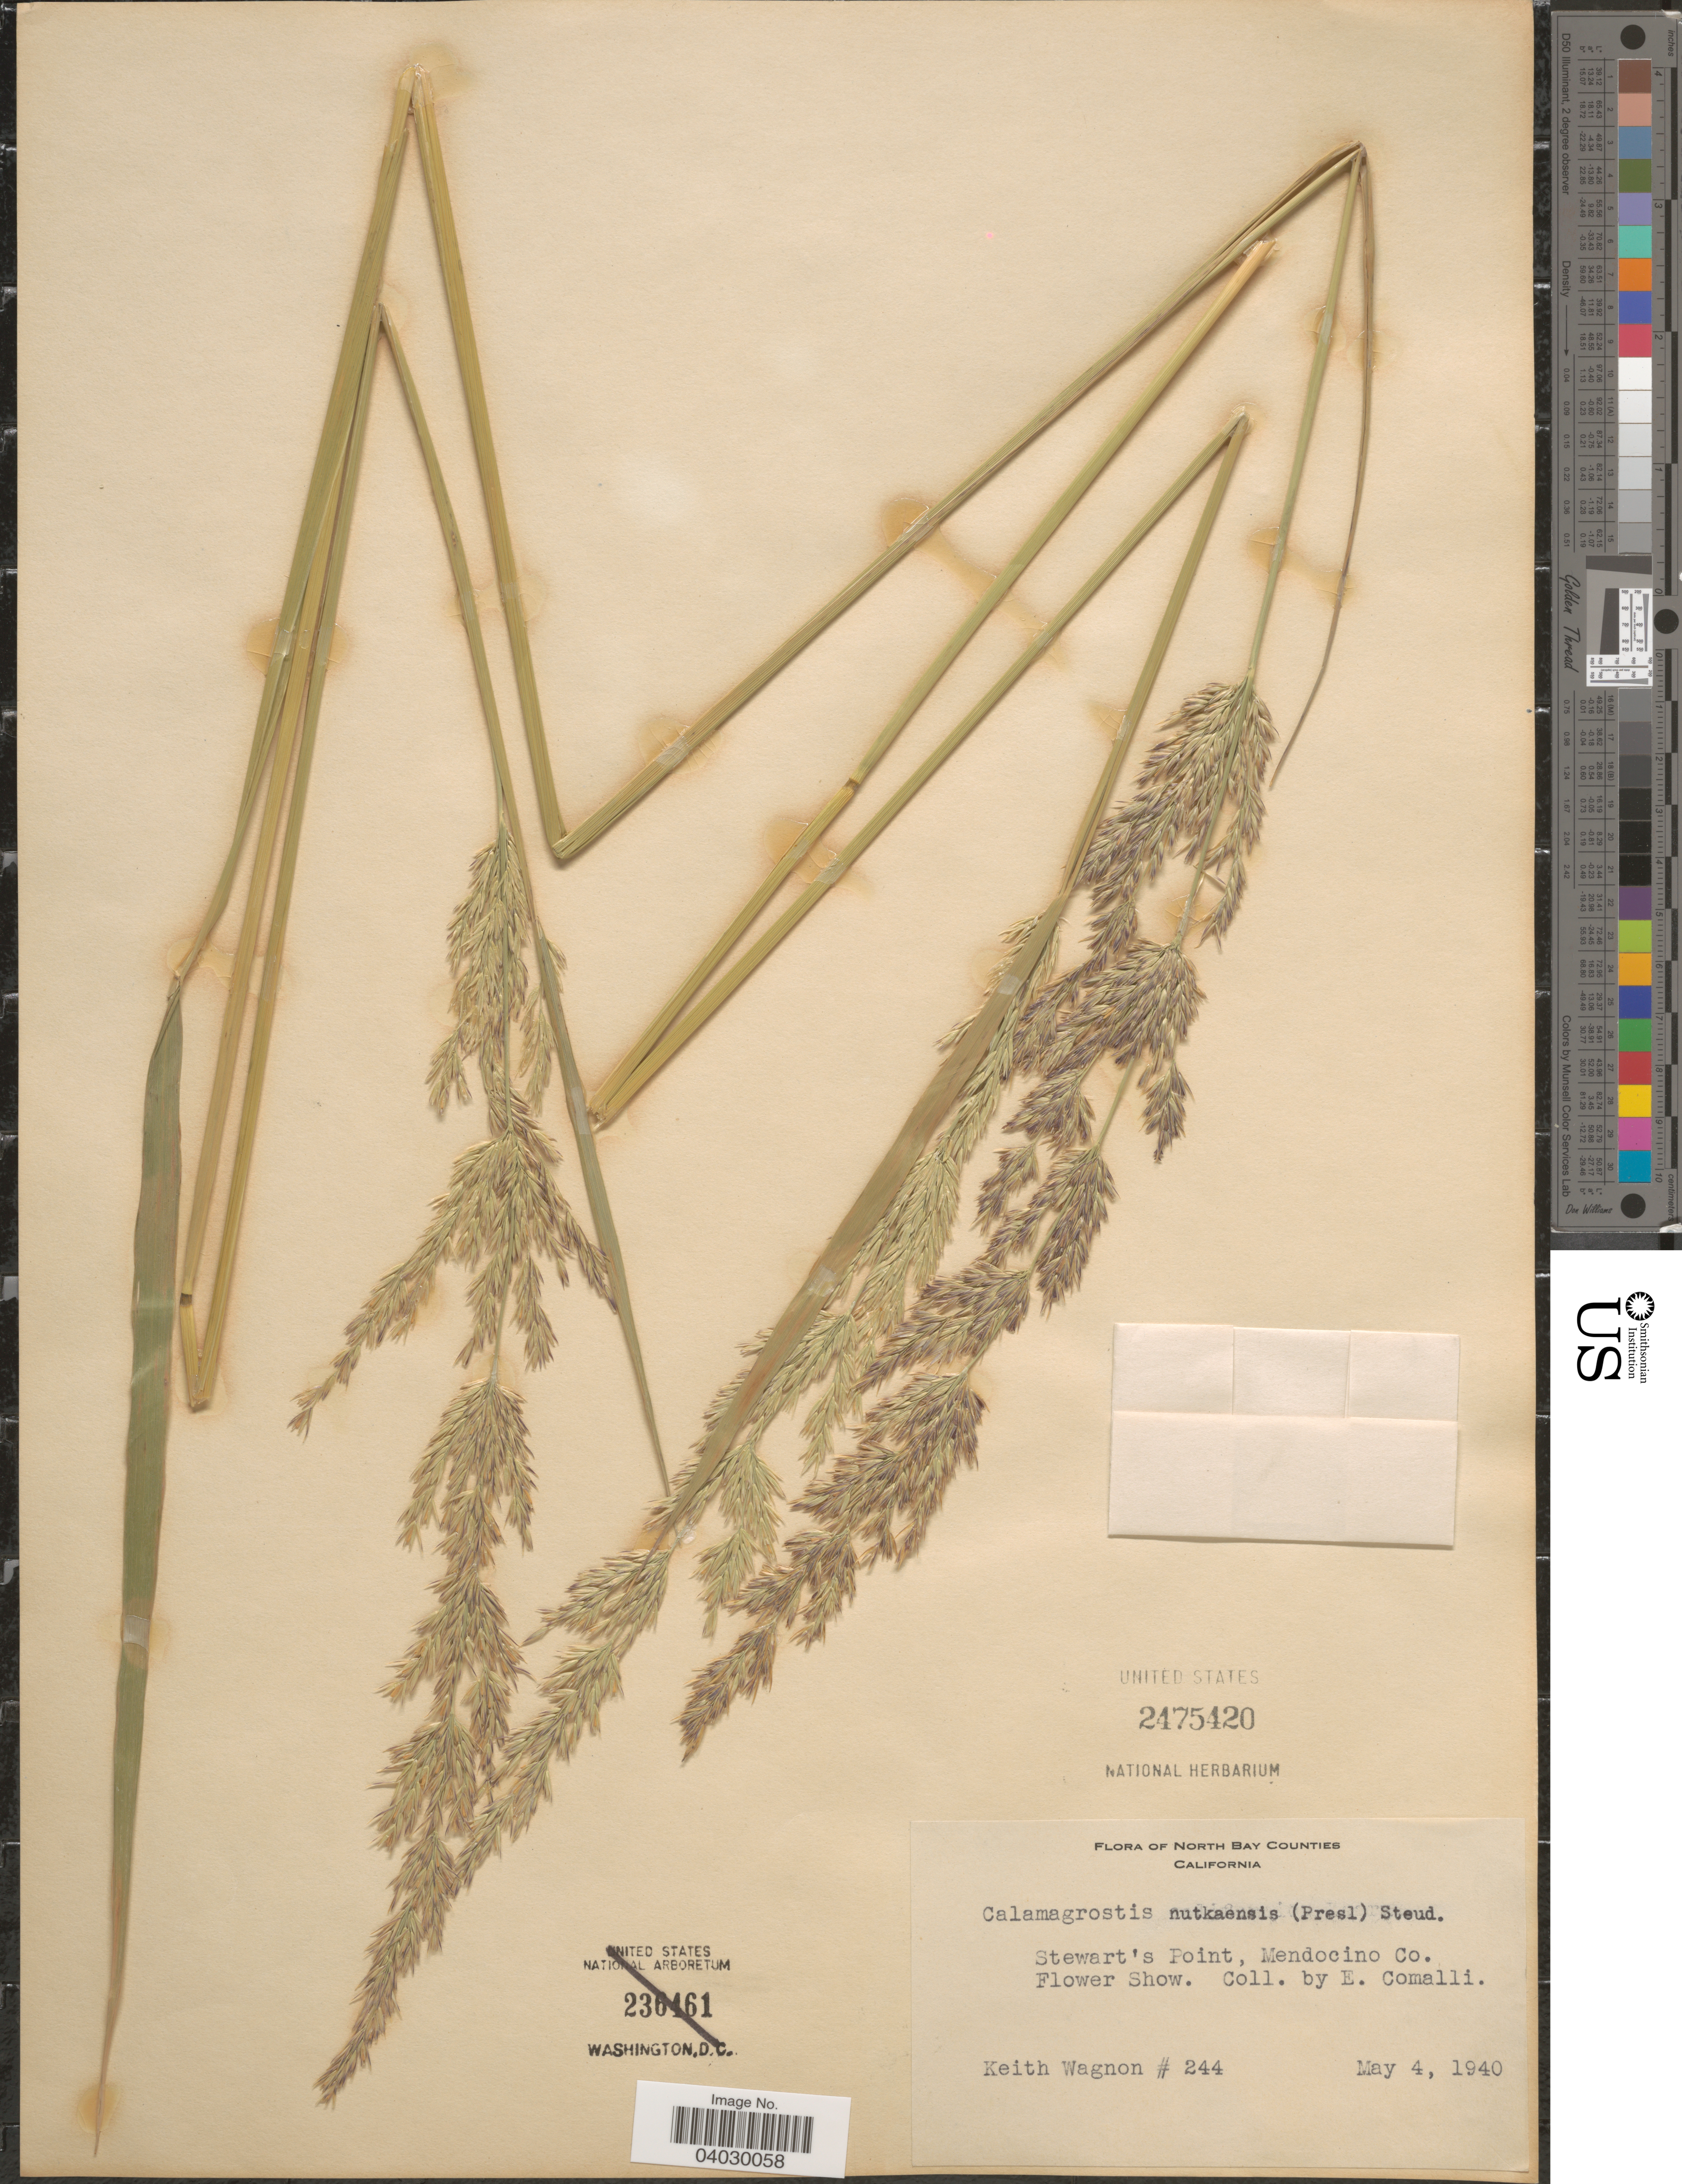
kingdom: Plantae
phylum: Tracheophyta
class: Liliopsida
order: Poales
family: Poaceae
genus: Calamagrostis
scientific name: Calamagrostis nutkaensis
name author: (J. Presl) Steud.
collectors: E. Comalli & K. Wagner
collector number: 244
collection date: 1940-05-04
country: United States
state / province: California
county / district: Mendocino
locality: North Bay Counties. Stewart's Point, Mendocino Co. Flower Show.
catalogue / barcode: US 2475420